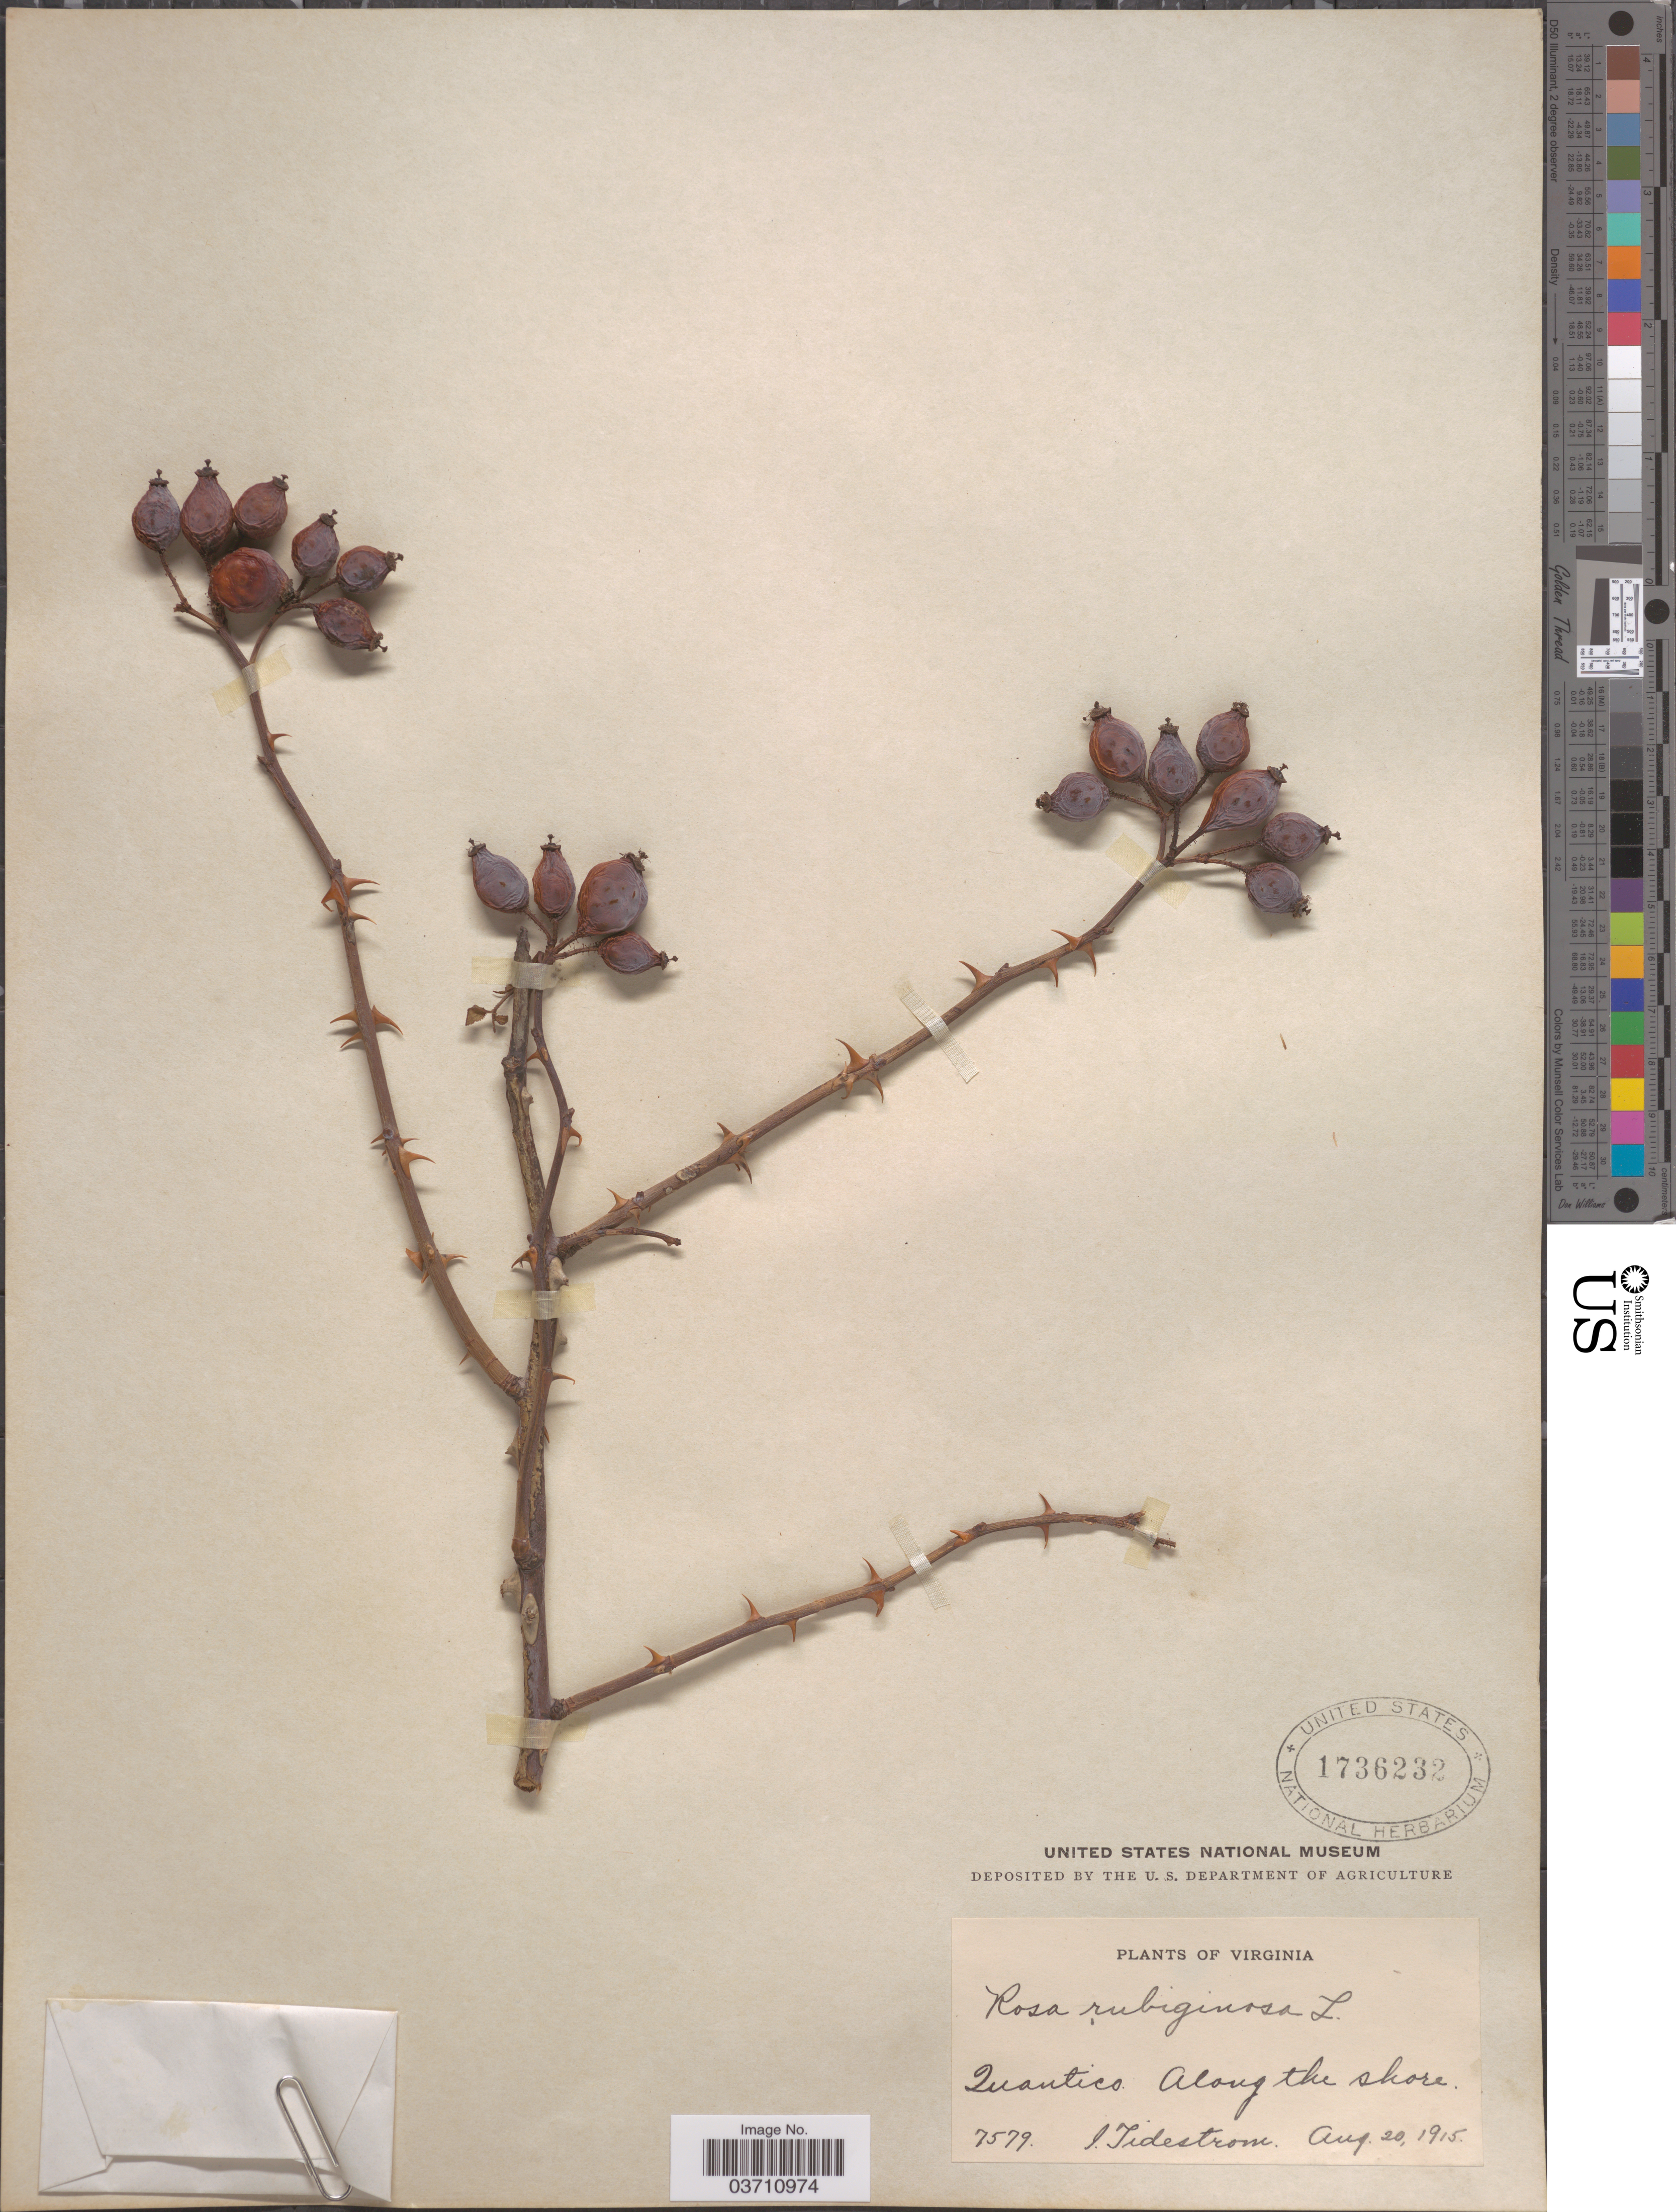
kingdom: Plantae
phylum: Tracheophyta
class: Magnoliopsida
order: Rosales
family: Rosaceae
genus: Rosa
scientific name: Rosa eglanteria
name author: L.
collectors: I. F. Tidestrom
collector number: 7579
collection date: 1915-08-20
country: United States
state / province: Virginia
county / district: Prince William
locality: Quantico. Along the shore.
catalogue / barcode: US 1736232